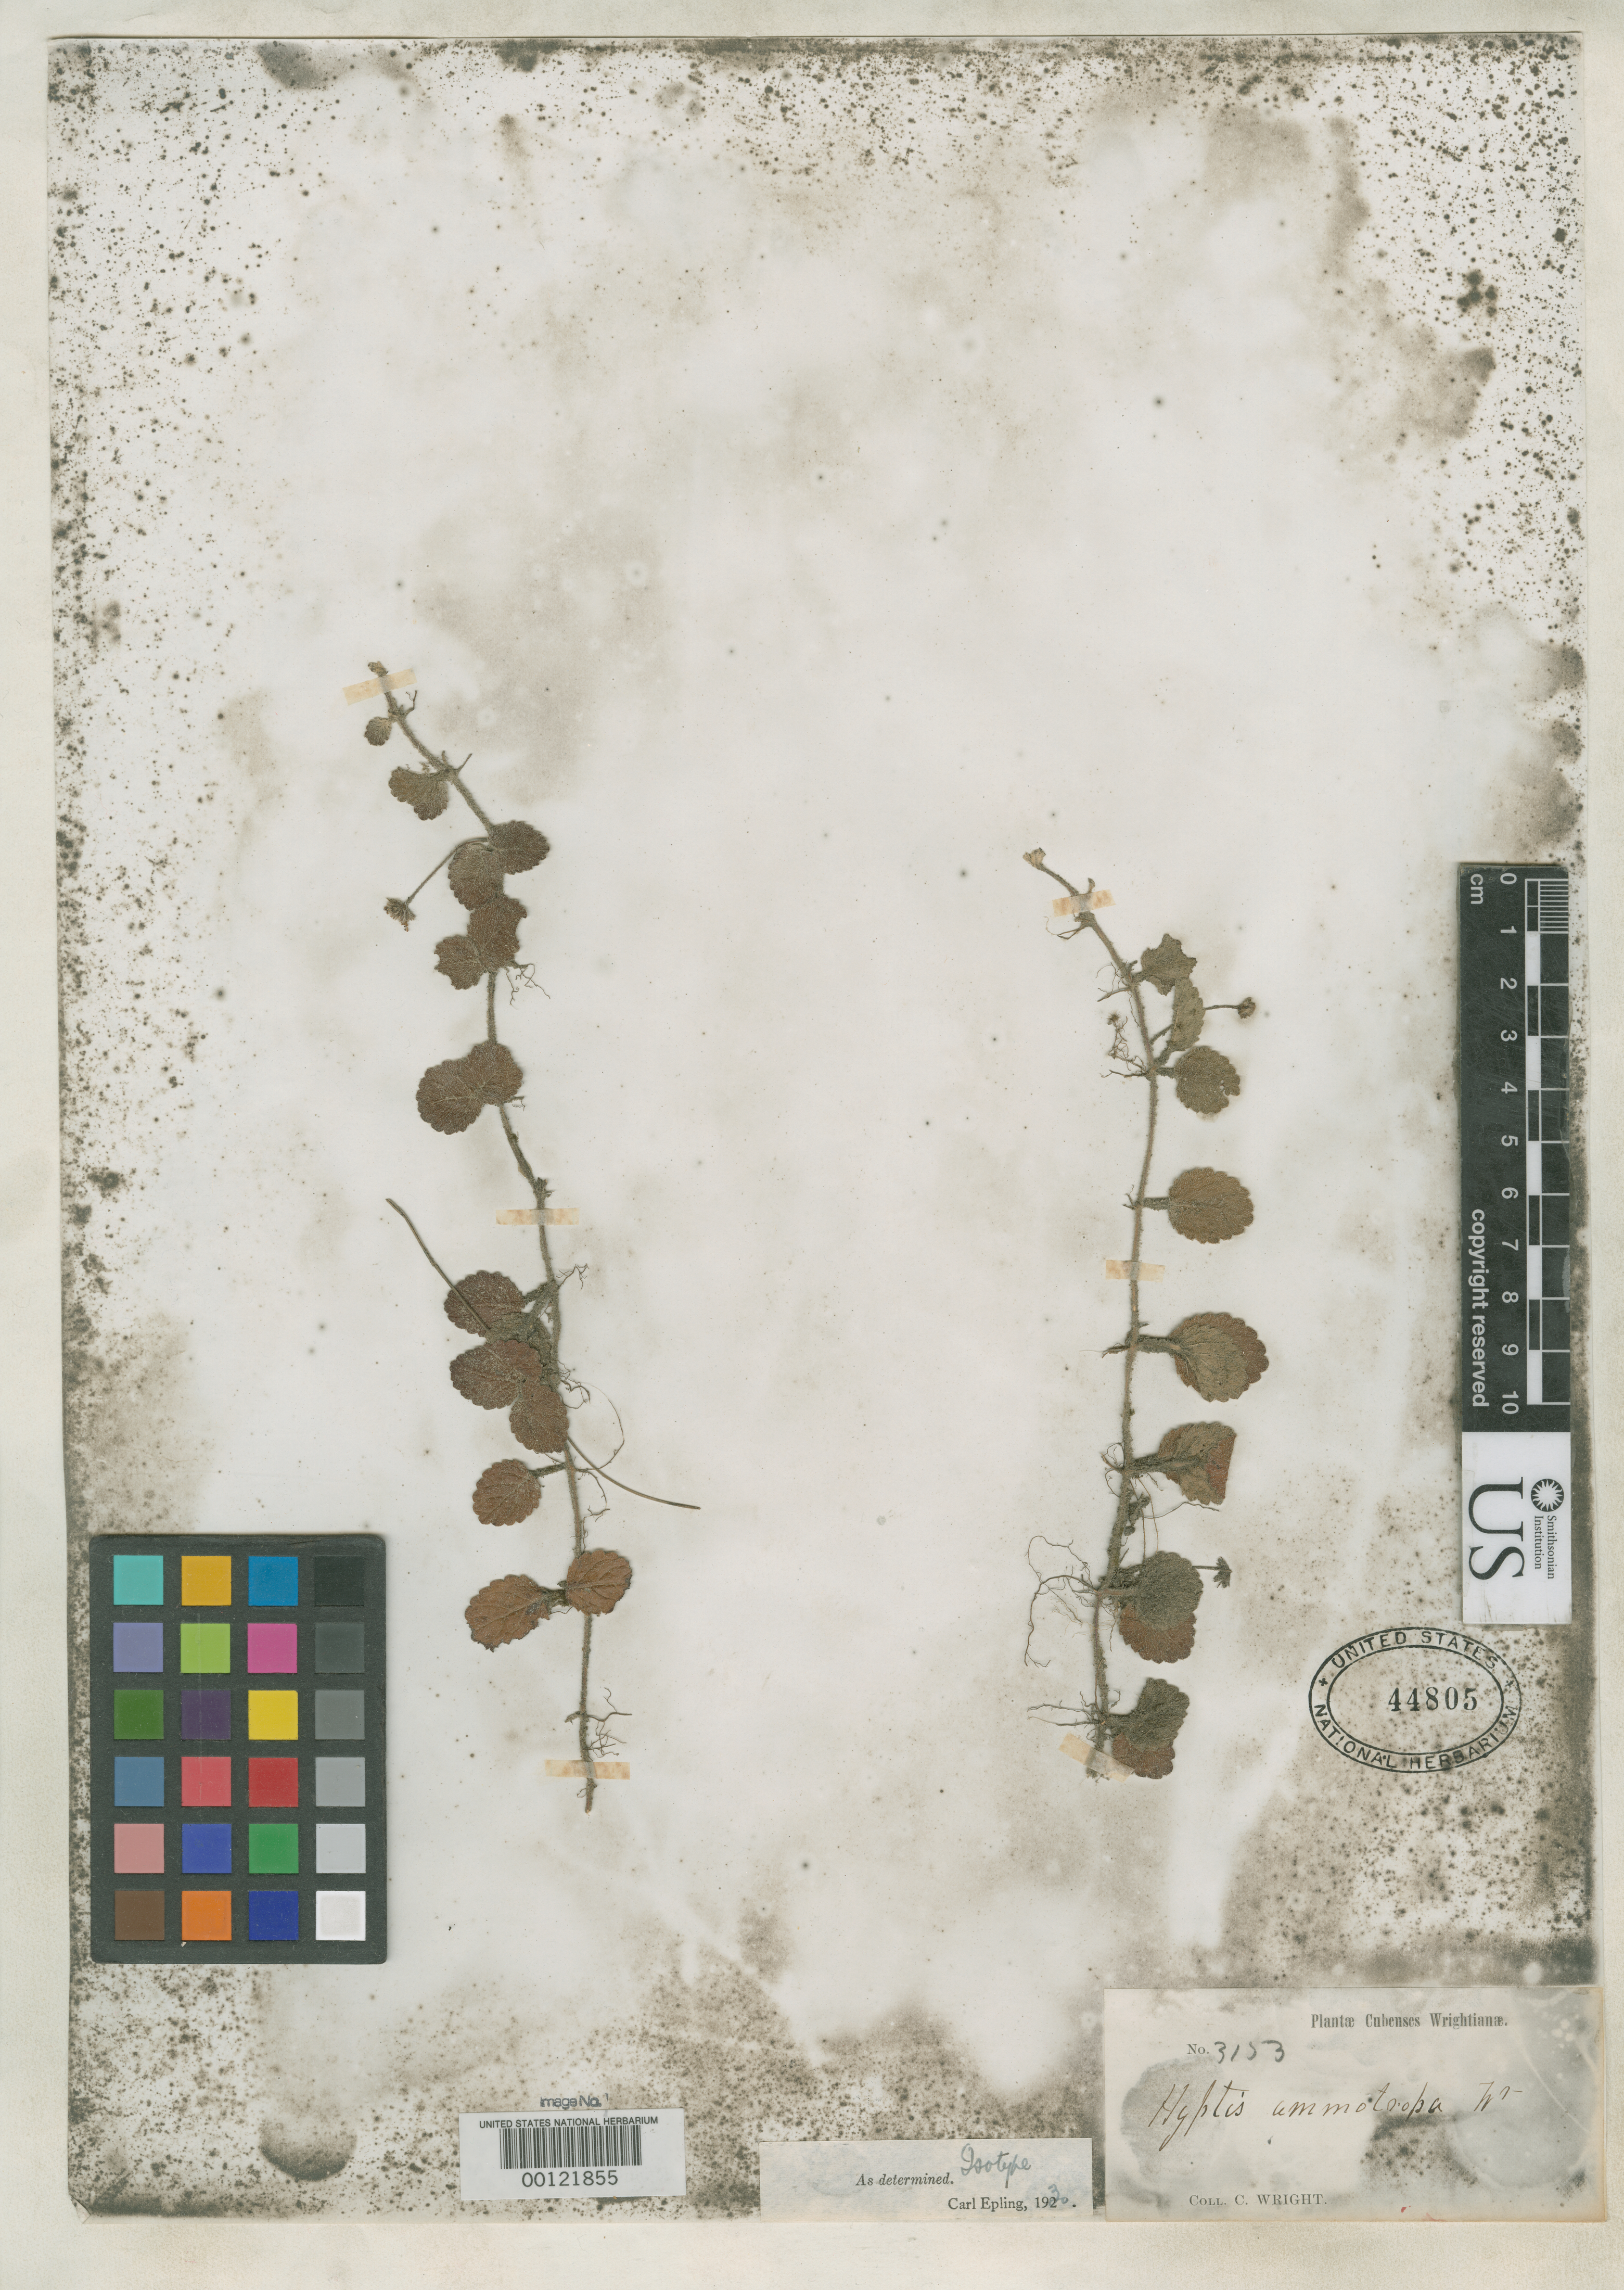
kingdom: Plantae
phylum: Tracheophyta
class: Magnoliopsida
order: Lamiales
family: Lamiaceae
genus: Hyptis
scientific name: Hyptis ammotropha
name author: C. Wright ex Griseb.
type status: Isotype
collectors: C. Wright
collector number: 3153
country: Cuba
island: Greater Antilles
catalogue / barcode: US 44805